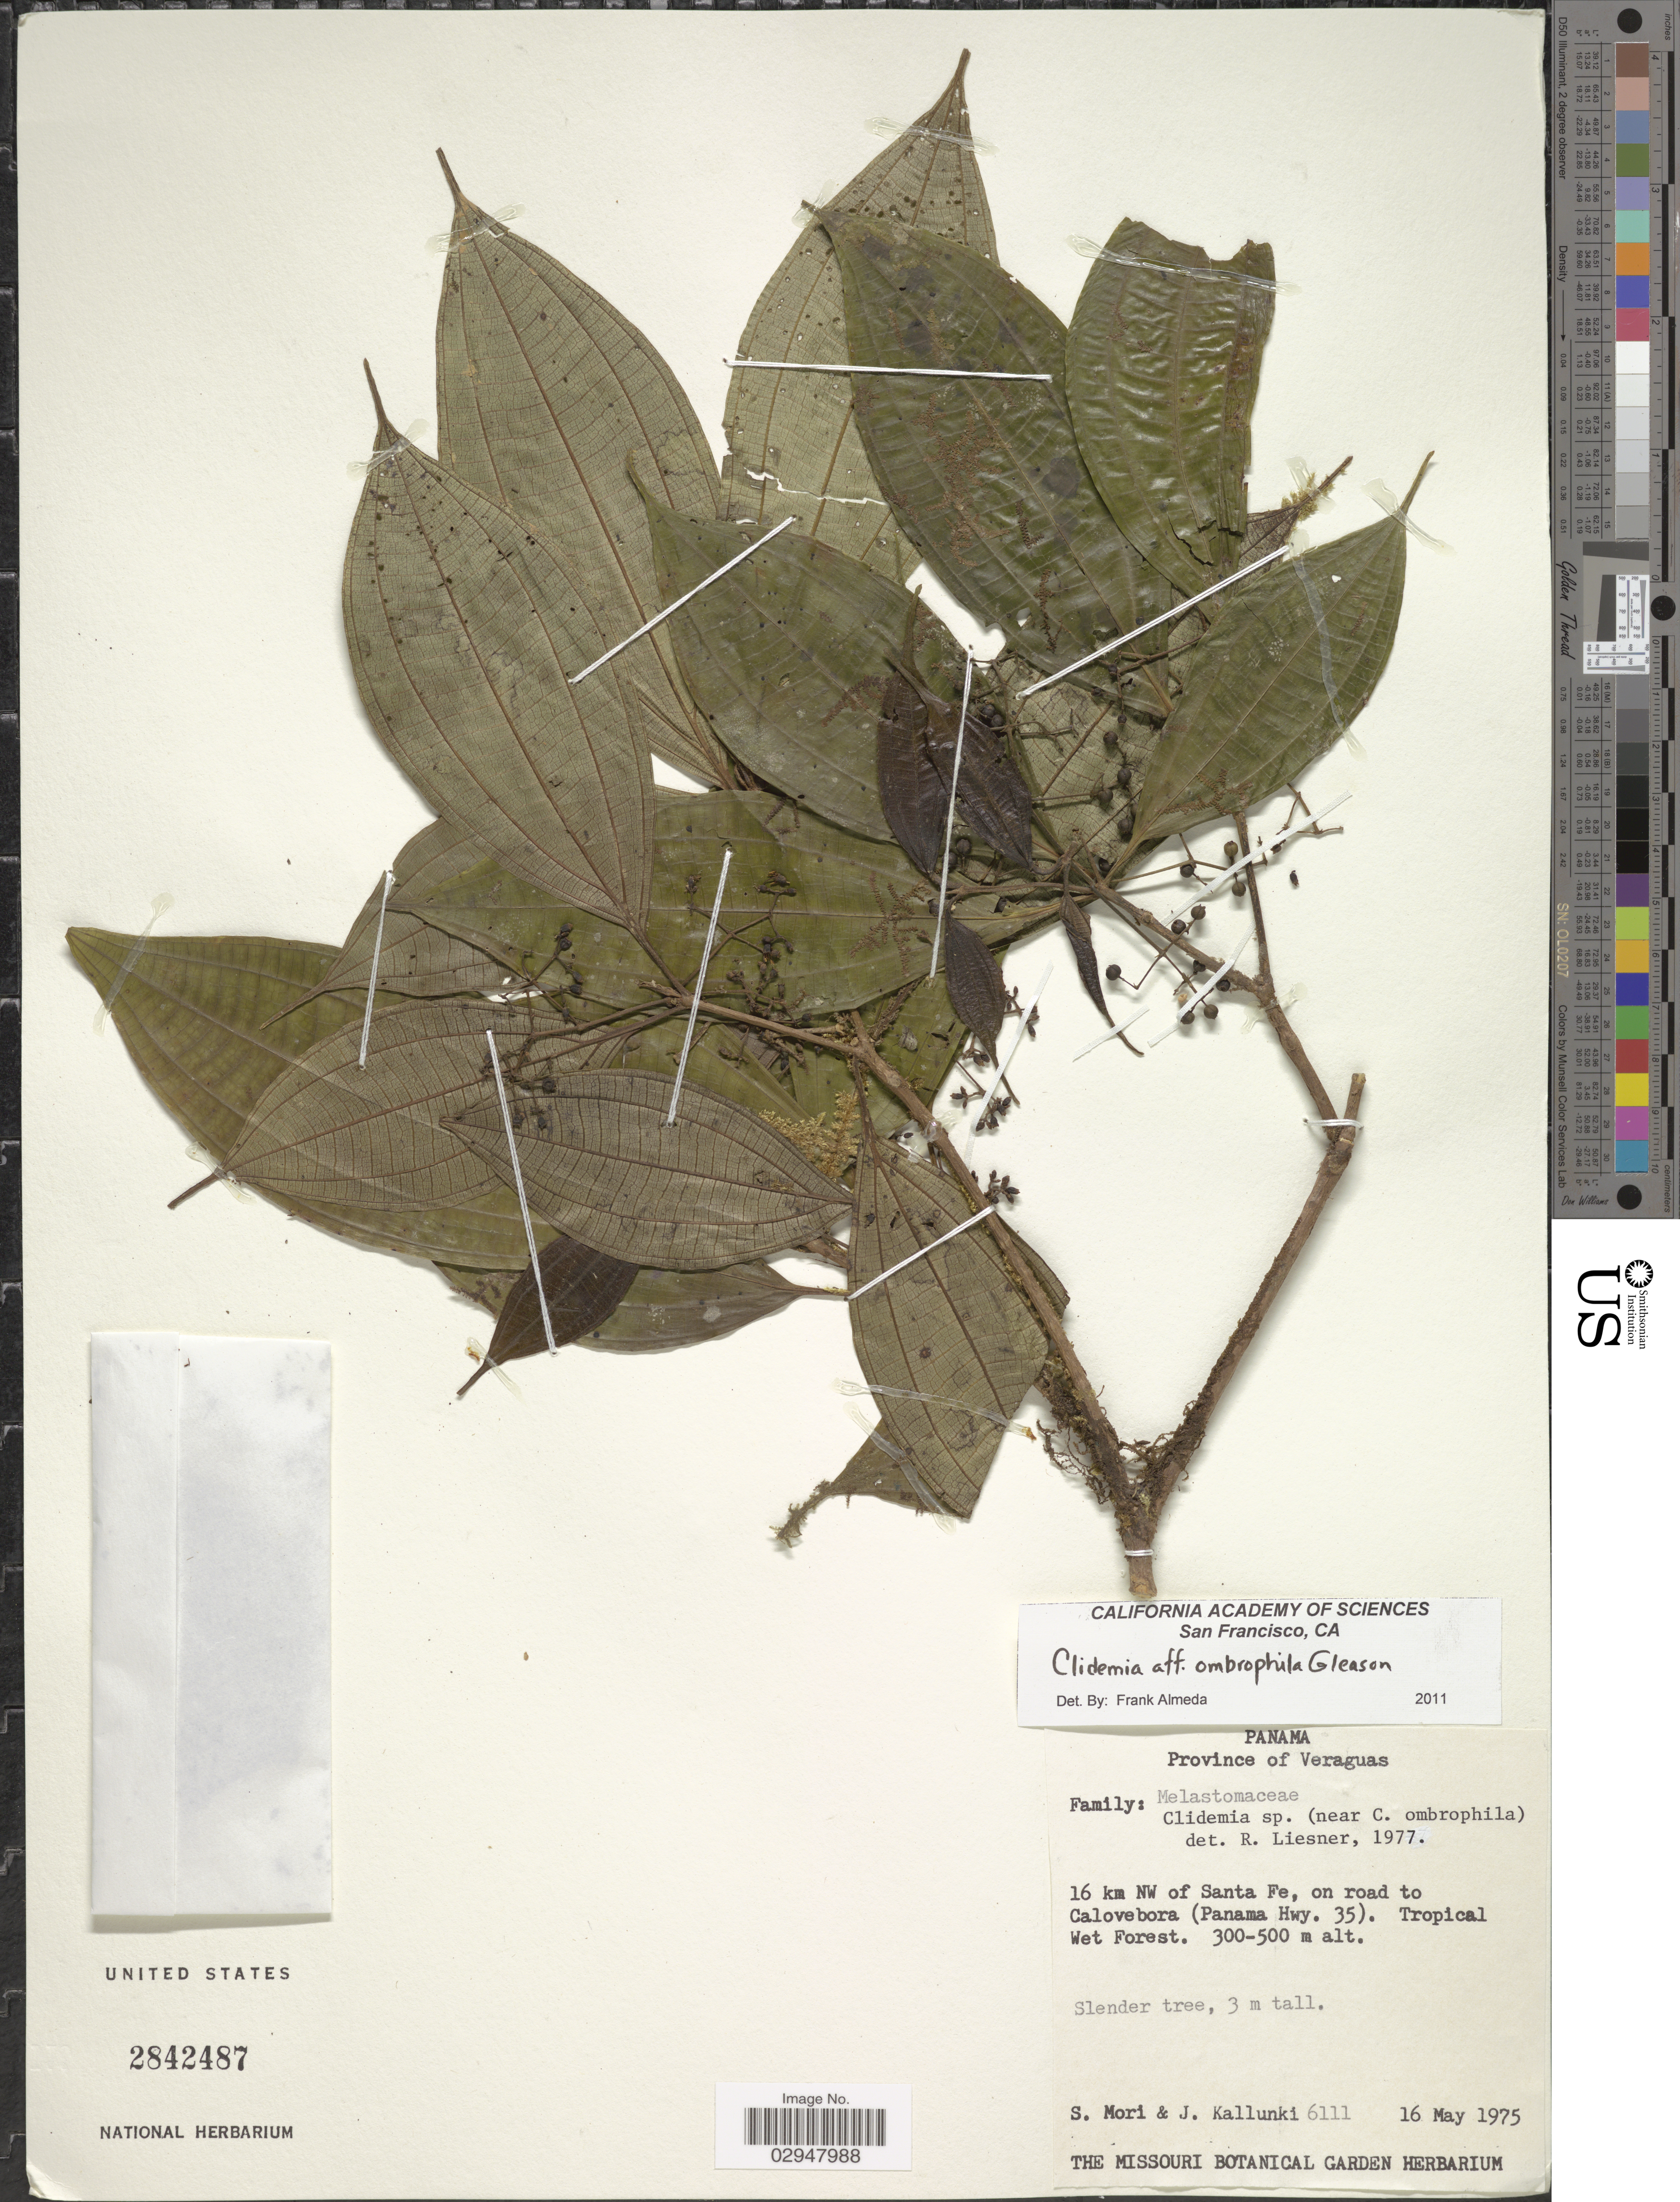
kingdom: Plantae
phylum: Tracheophyta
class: Magnoliopsida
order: Myrtales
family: Melastomataceae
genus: Clidemia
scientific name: Clidemia ombrophila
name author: Gleason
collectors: S. Mori & J. Kallunki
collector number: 6111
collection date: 1975-05-16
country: Panama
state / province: Veraguas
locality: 16 km NW of Santa Fe, on road to Calovebora (Panama Hwy. 35), Tropical Wet Forest.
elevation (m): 300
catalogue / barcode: US 2842487